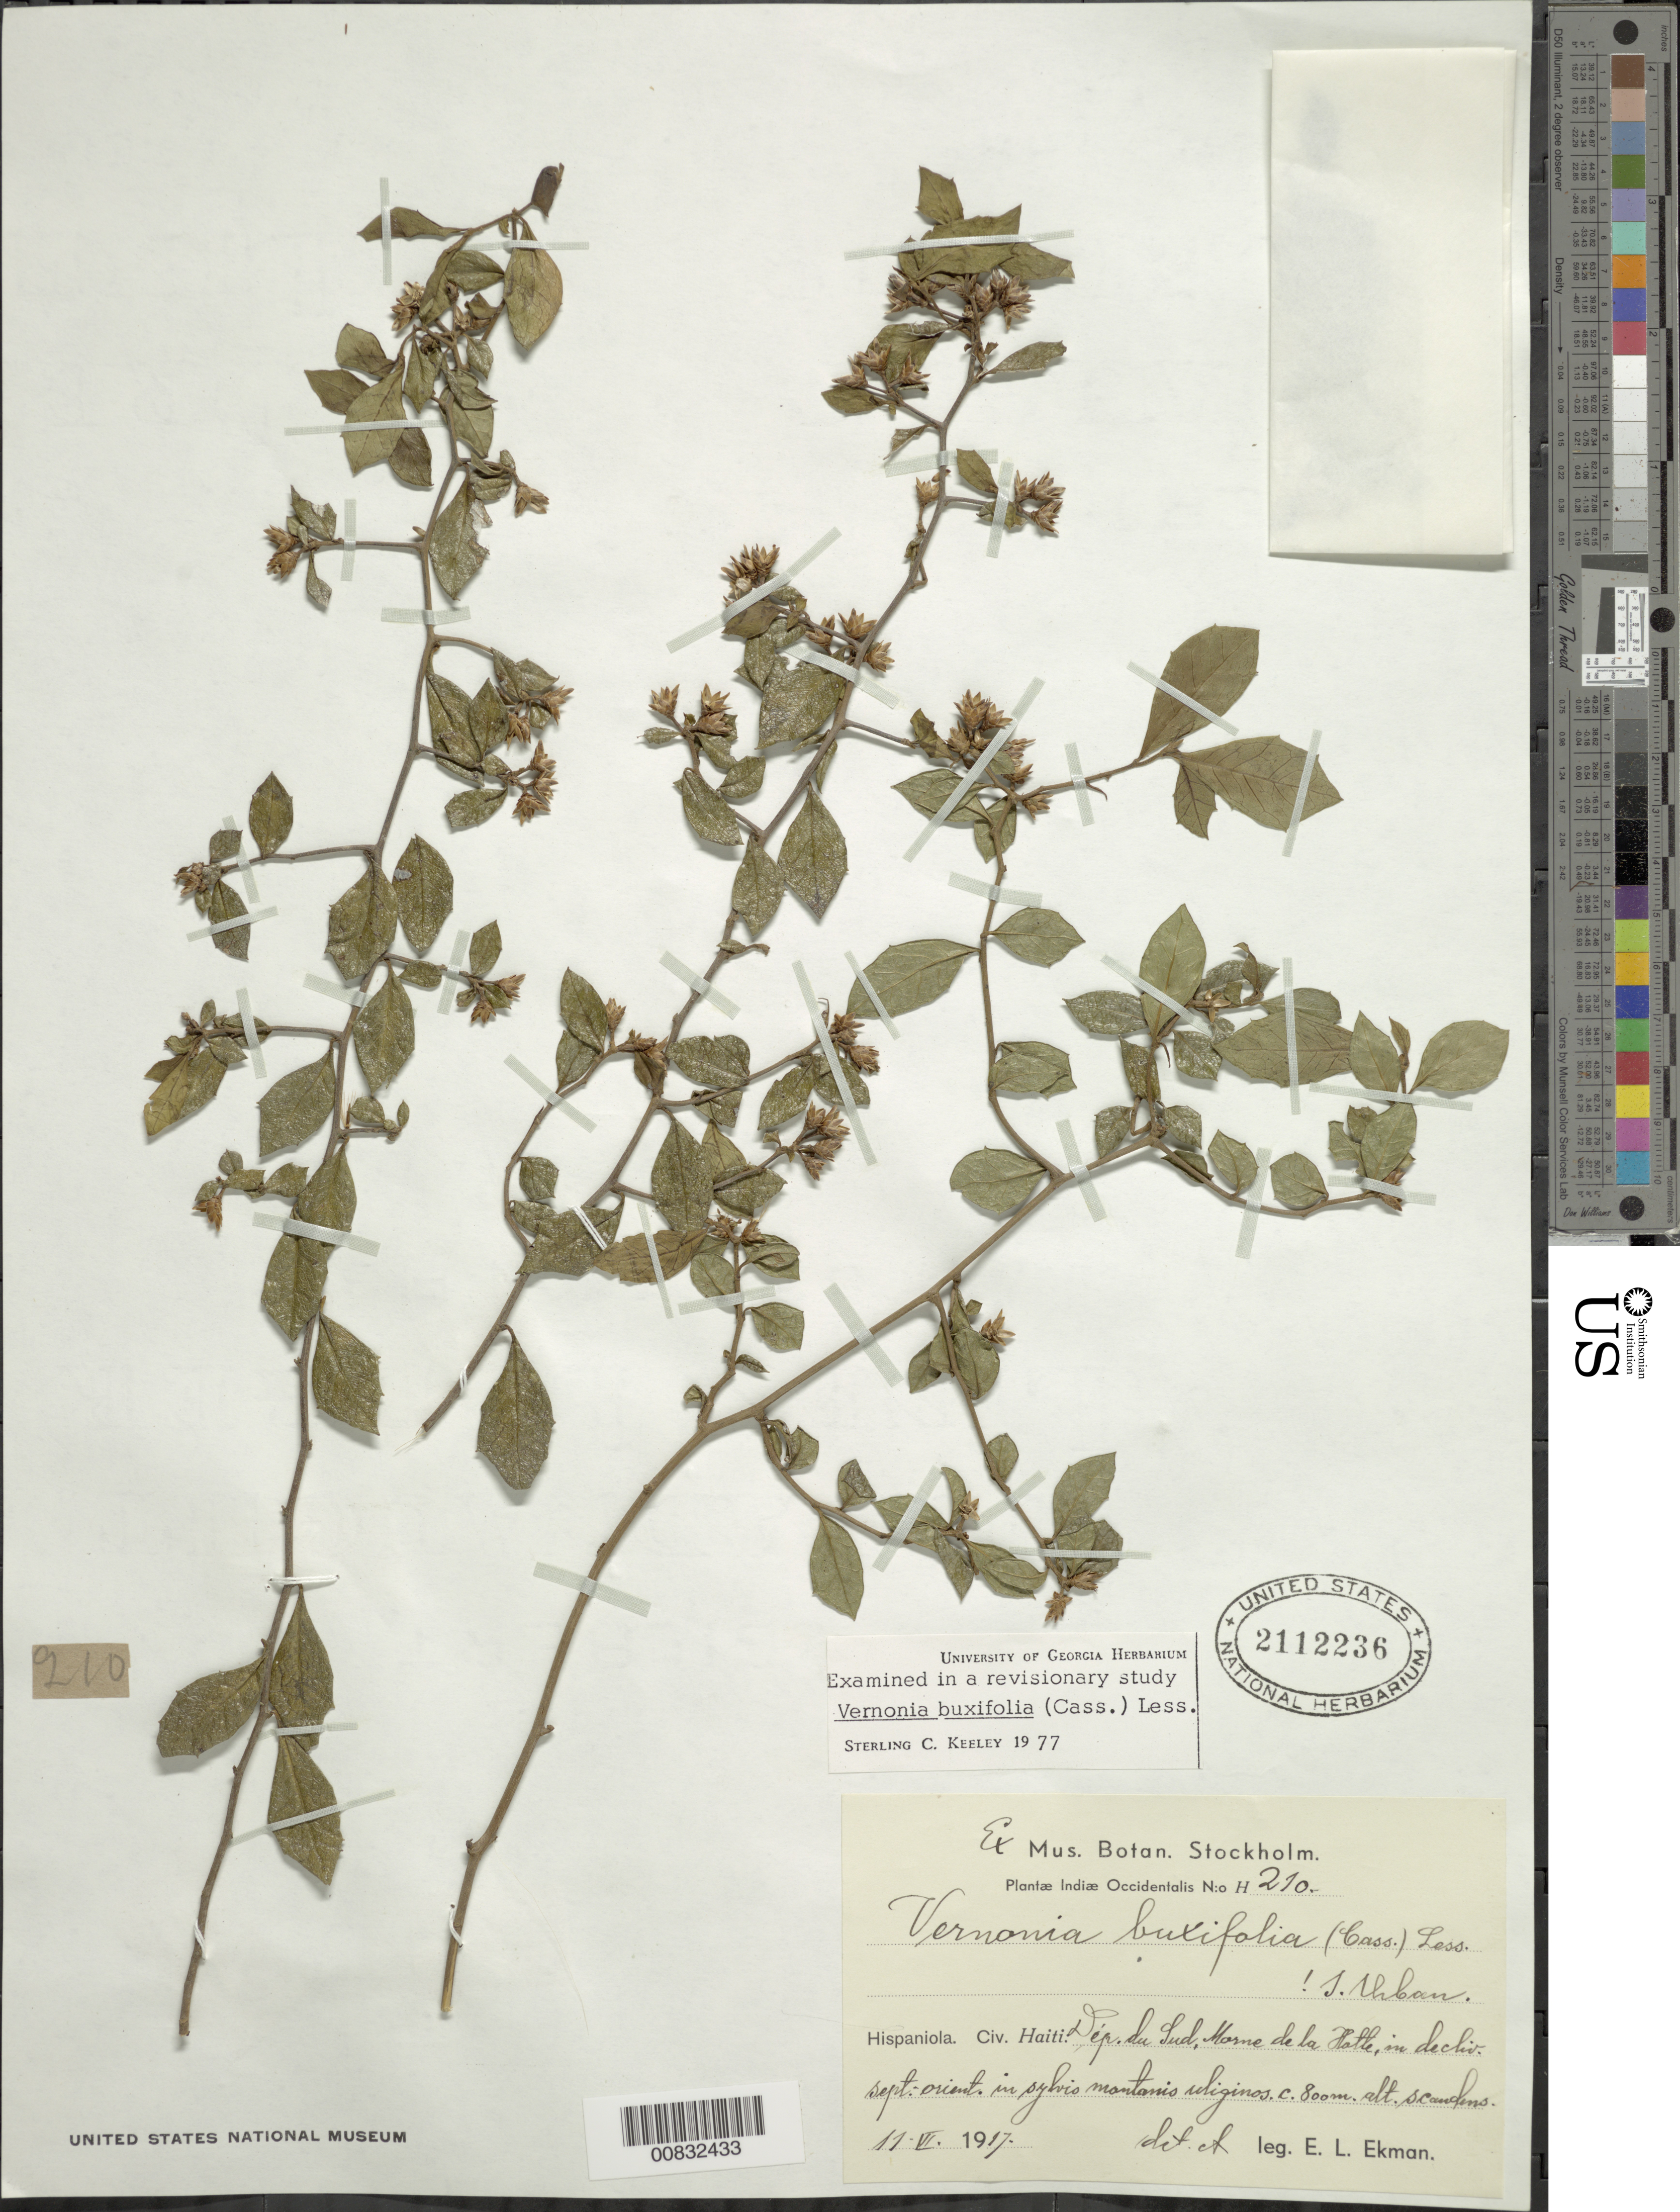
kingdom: Plantae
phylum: Tracheophyta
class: Magnoliopsida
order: Asterales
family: Asteraceae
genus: Vernonanthura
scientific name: Vernonanthura buxifolia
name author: (Less.) H. Rob.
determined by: Keeley, S. C.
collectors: E. L. Ekman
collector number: H 210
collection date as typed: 11 Jun 1917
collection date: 1917-06-11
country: Haiti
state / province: Sud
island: Hispaniola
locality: Morne de la Hotte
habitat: In decliv. sept-orient. in sylvis mountains uliginos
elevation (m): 800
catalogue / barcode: US 2112236